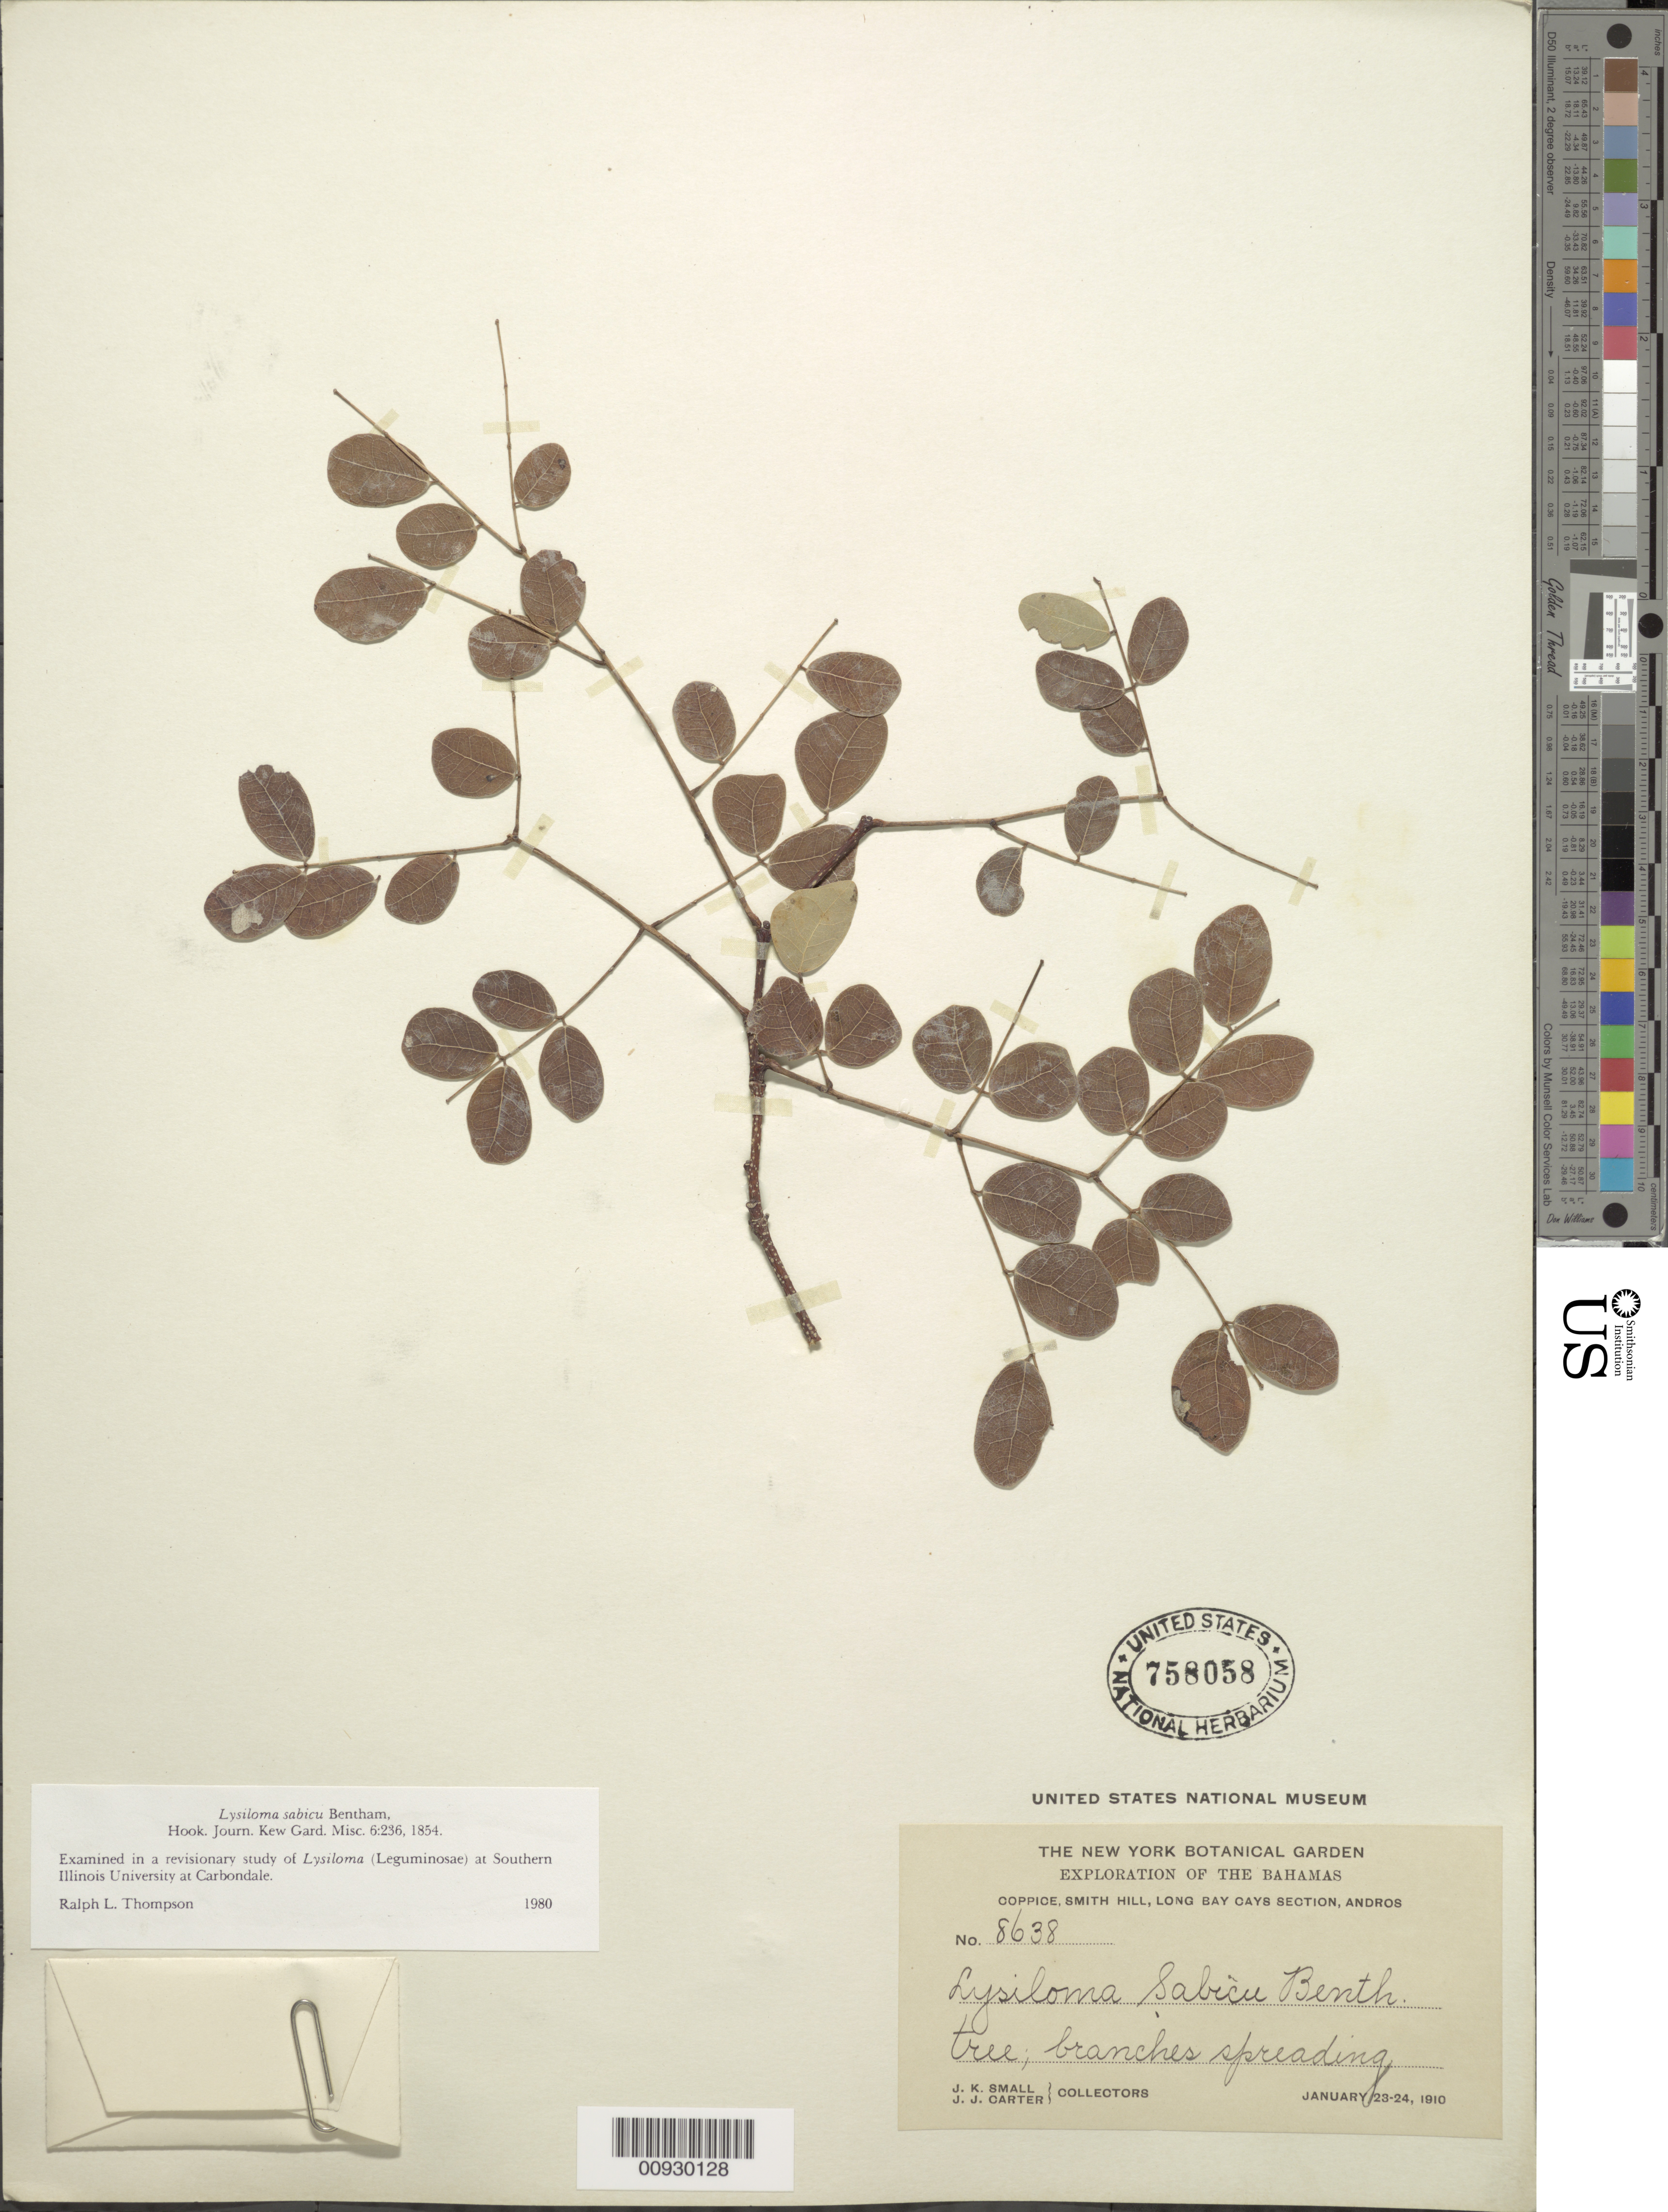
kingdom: Plantae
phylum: Tracheophyta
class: Magnoliopsida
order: Fabales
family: Fabaceae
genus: Lysiloma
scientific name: Lysiloma sabicu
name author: Benth.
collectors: J. K. Small & J. J. Carter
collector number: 8638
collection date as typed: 23 Jan 1910 to 24 Jan 1910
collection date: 1910-01-23/1910-01-24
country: Bahamas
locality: Coppice, Smith Hill, Long Bay Cays Section, Andros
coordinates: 0 N, 0 E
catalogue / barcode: US 758058